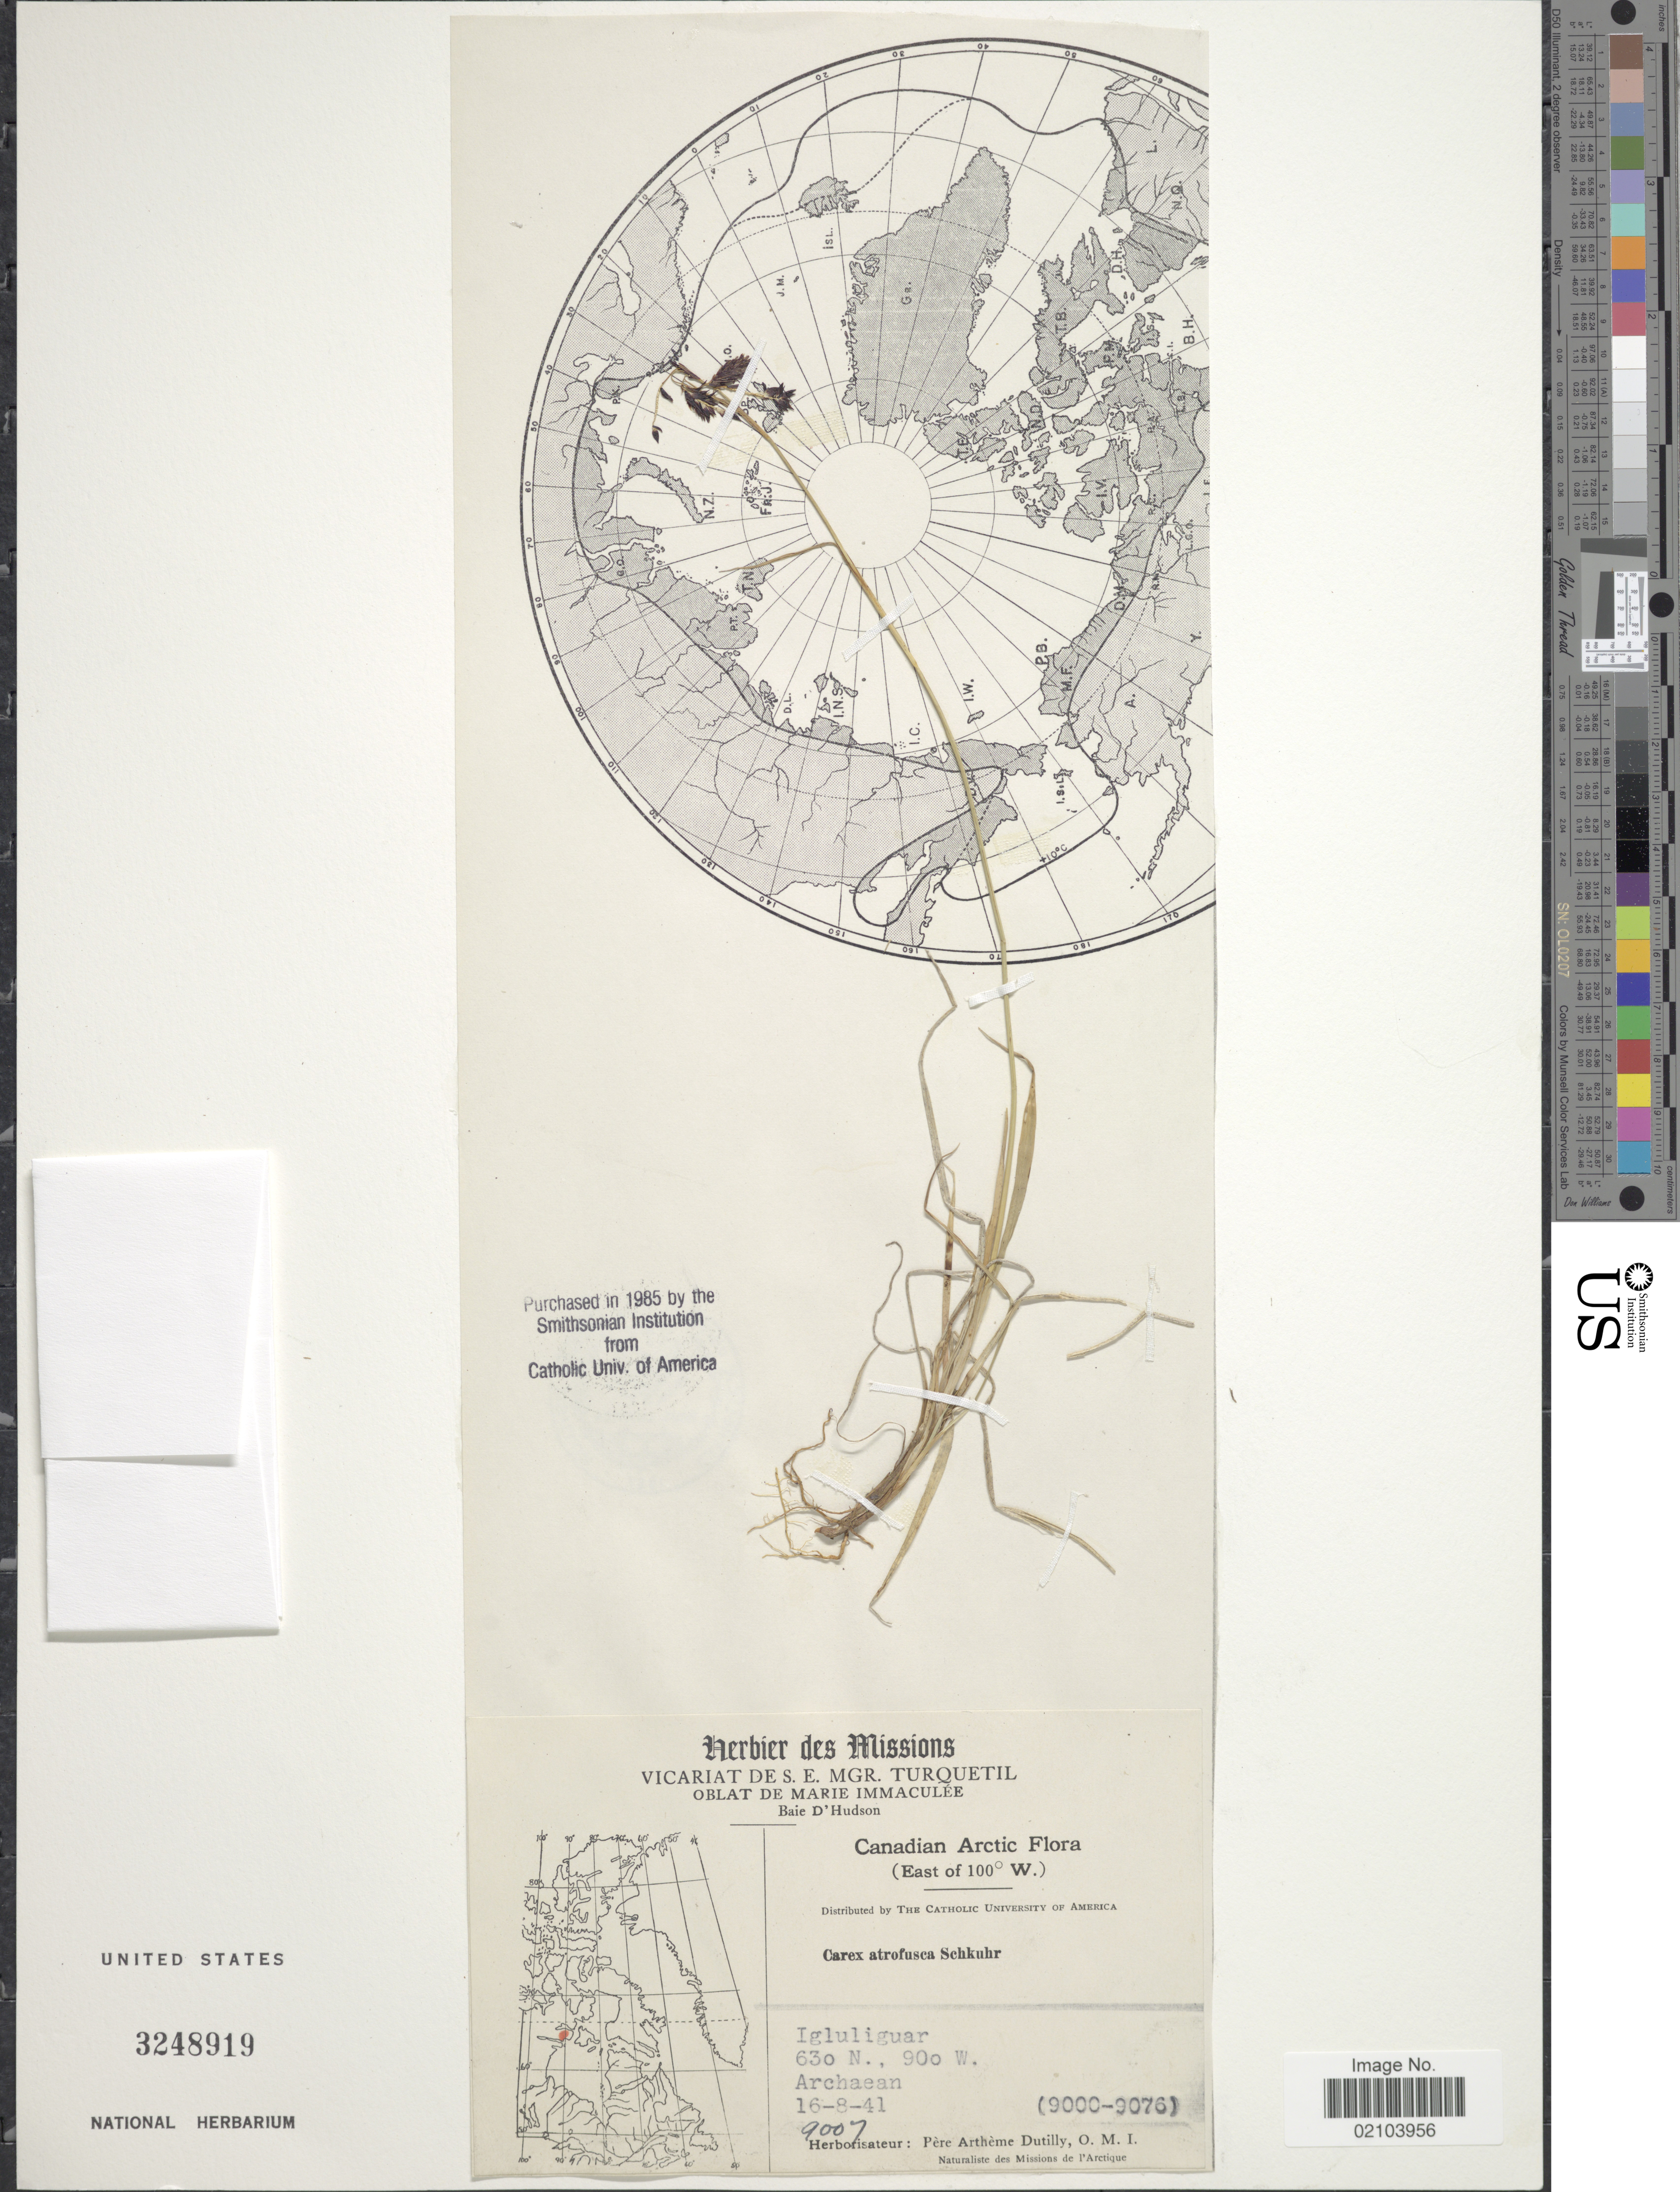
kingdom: Plantae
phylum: Tracheophyta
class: Liliopsida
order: Poales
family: Cyperaceae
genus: Carex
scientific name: Carex atrofusca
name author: Schkuhr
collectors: P. Dutilly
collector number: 9007/9000-9076?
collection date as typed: Transcribed d/m/y: 16/8/41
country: Canada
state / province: Nunavut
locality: Canadian Arctic (East of 100º W). Igluliguar. Arhaean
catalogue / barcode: US 3248919